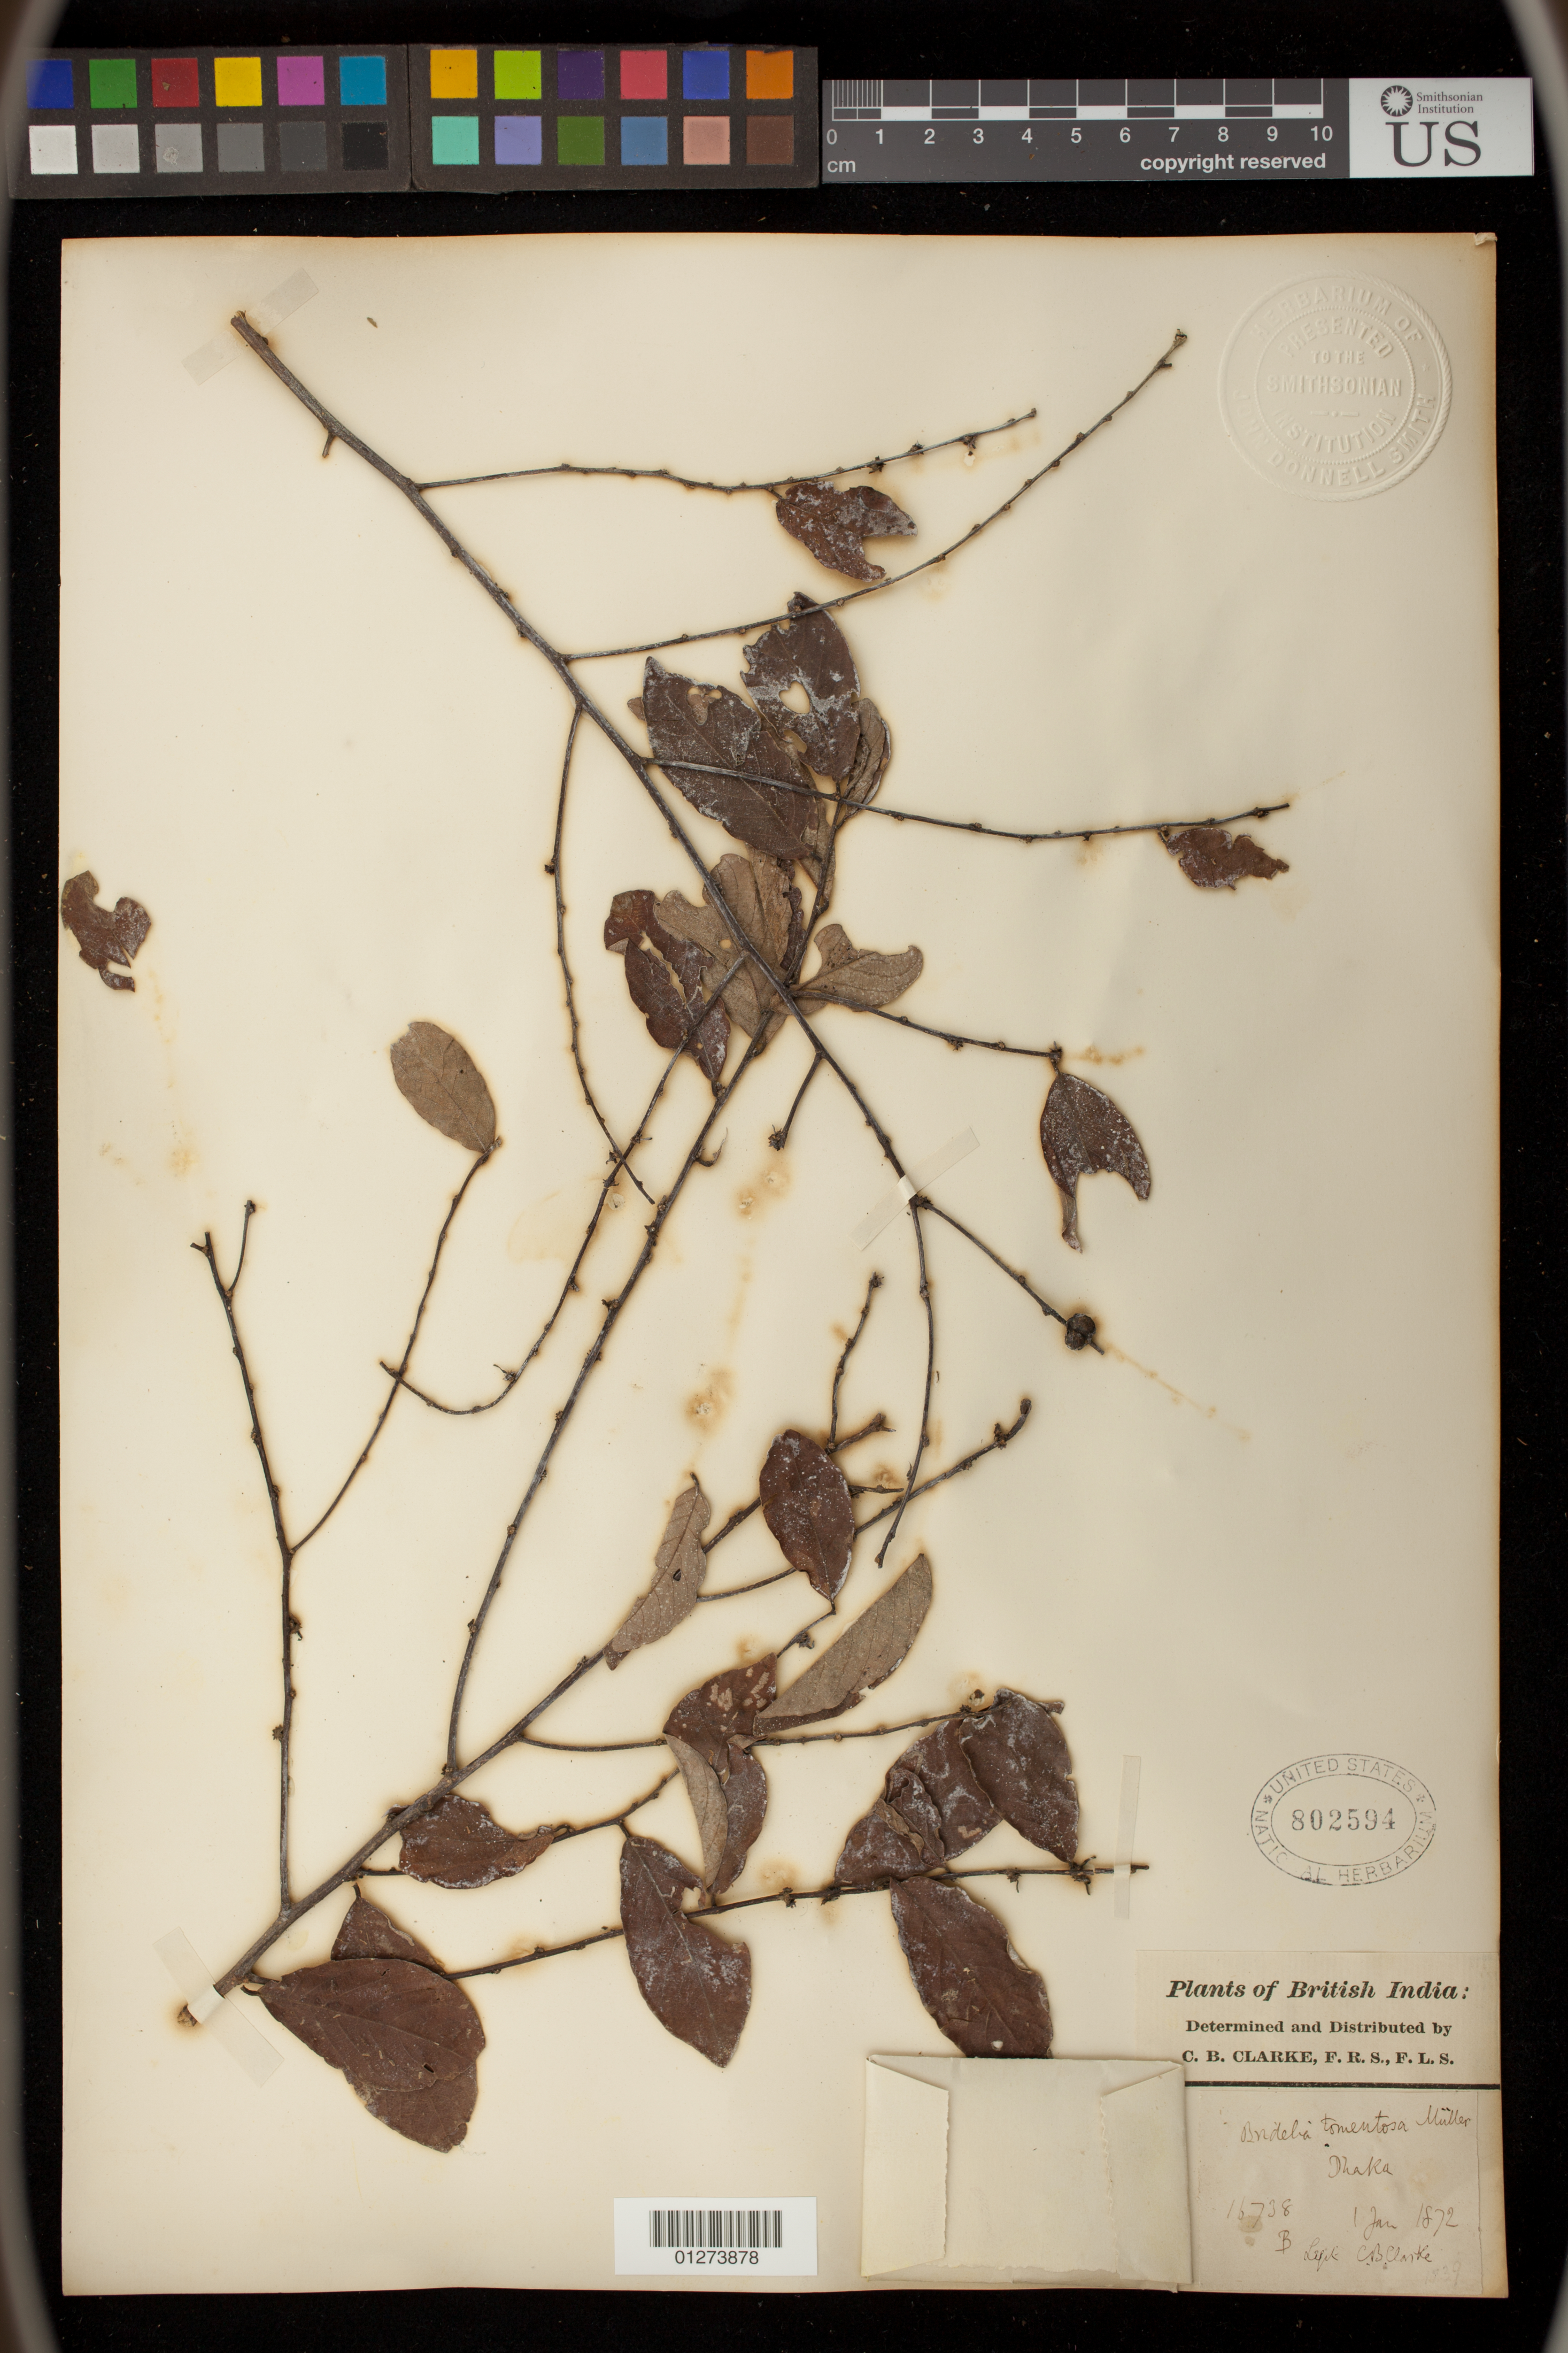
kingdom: Plantae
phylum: Tracheophyta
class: Magnoliopsida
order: Malpighiales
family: Phyllanthaceae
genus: Bridelia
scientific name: Bridelia tomentosa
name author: Blume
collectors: C. B. Clarke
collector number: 16738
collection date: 1872-01-01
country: Bangladesh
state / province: Dhaka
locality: Dhaka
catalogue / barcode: US 802594